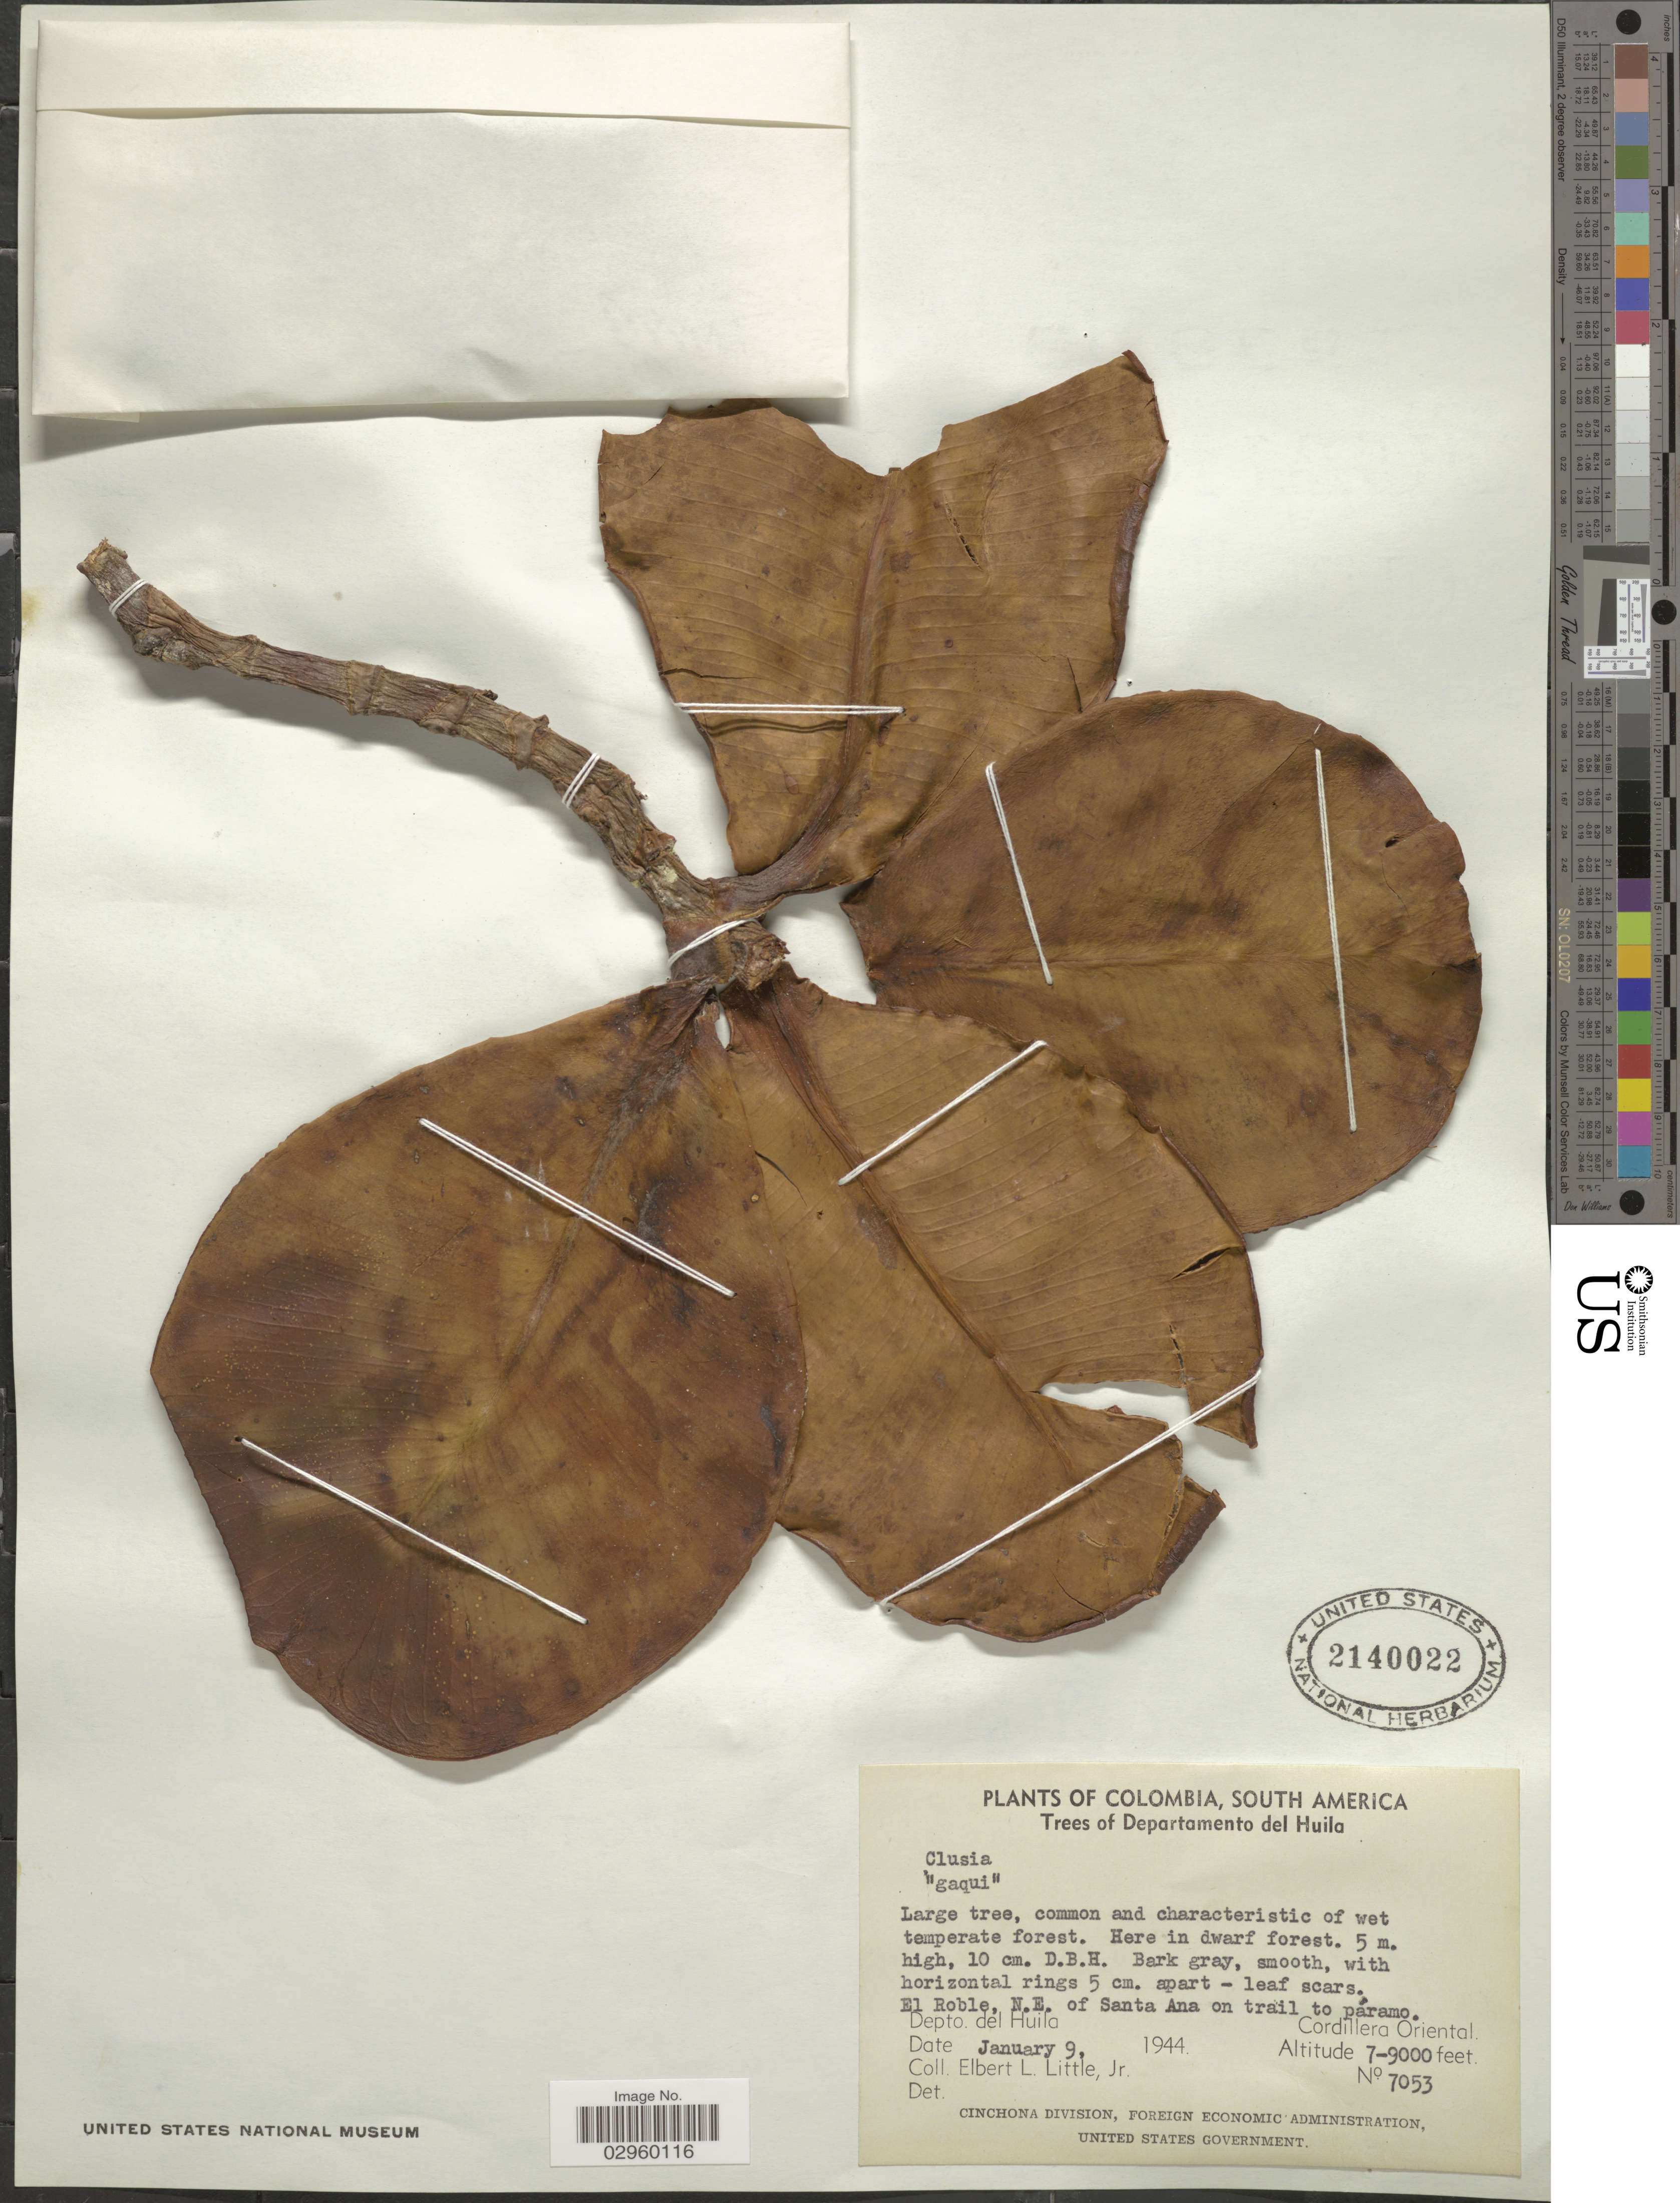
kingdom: Plantae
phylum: Tracheophyta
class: Magnoliopsida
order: Malpighiales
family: Clusiaceae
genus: Clusia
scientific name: Clusia sp.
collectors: E. L. Little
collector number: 7053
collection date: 1944-01-09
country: Colombia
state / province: Huila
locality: El Roble, N.E. of Santa Ana on trail to páramo, Depto. del Huila, Cordillera Oriental.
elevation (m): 2134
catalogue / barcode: US 2140022